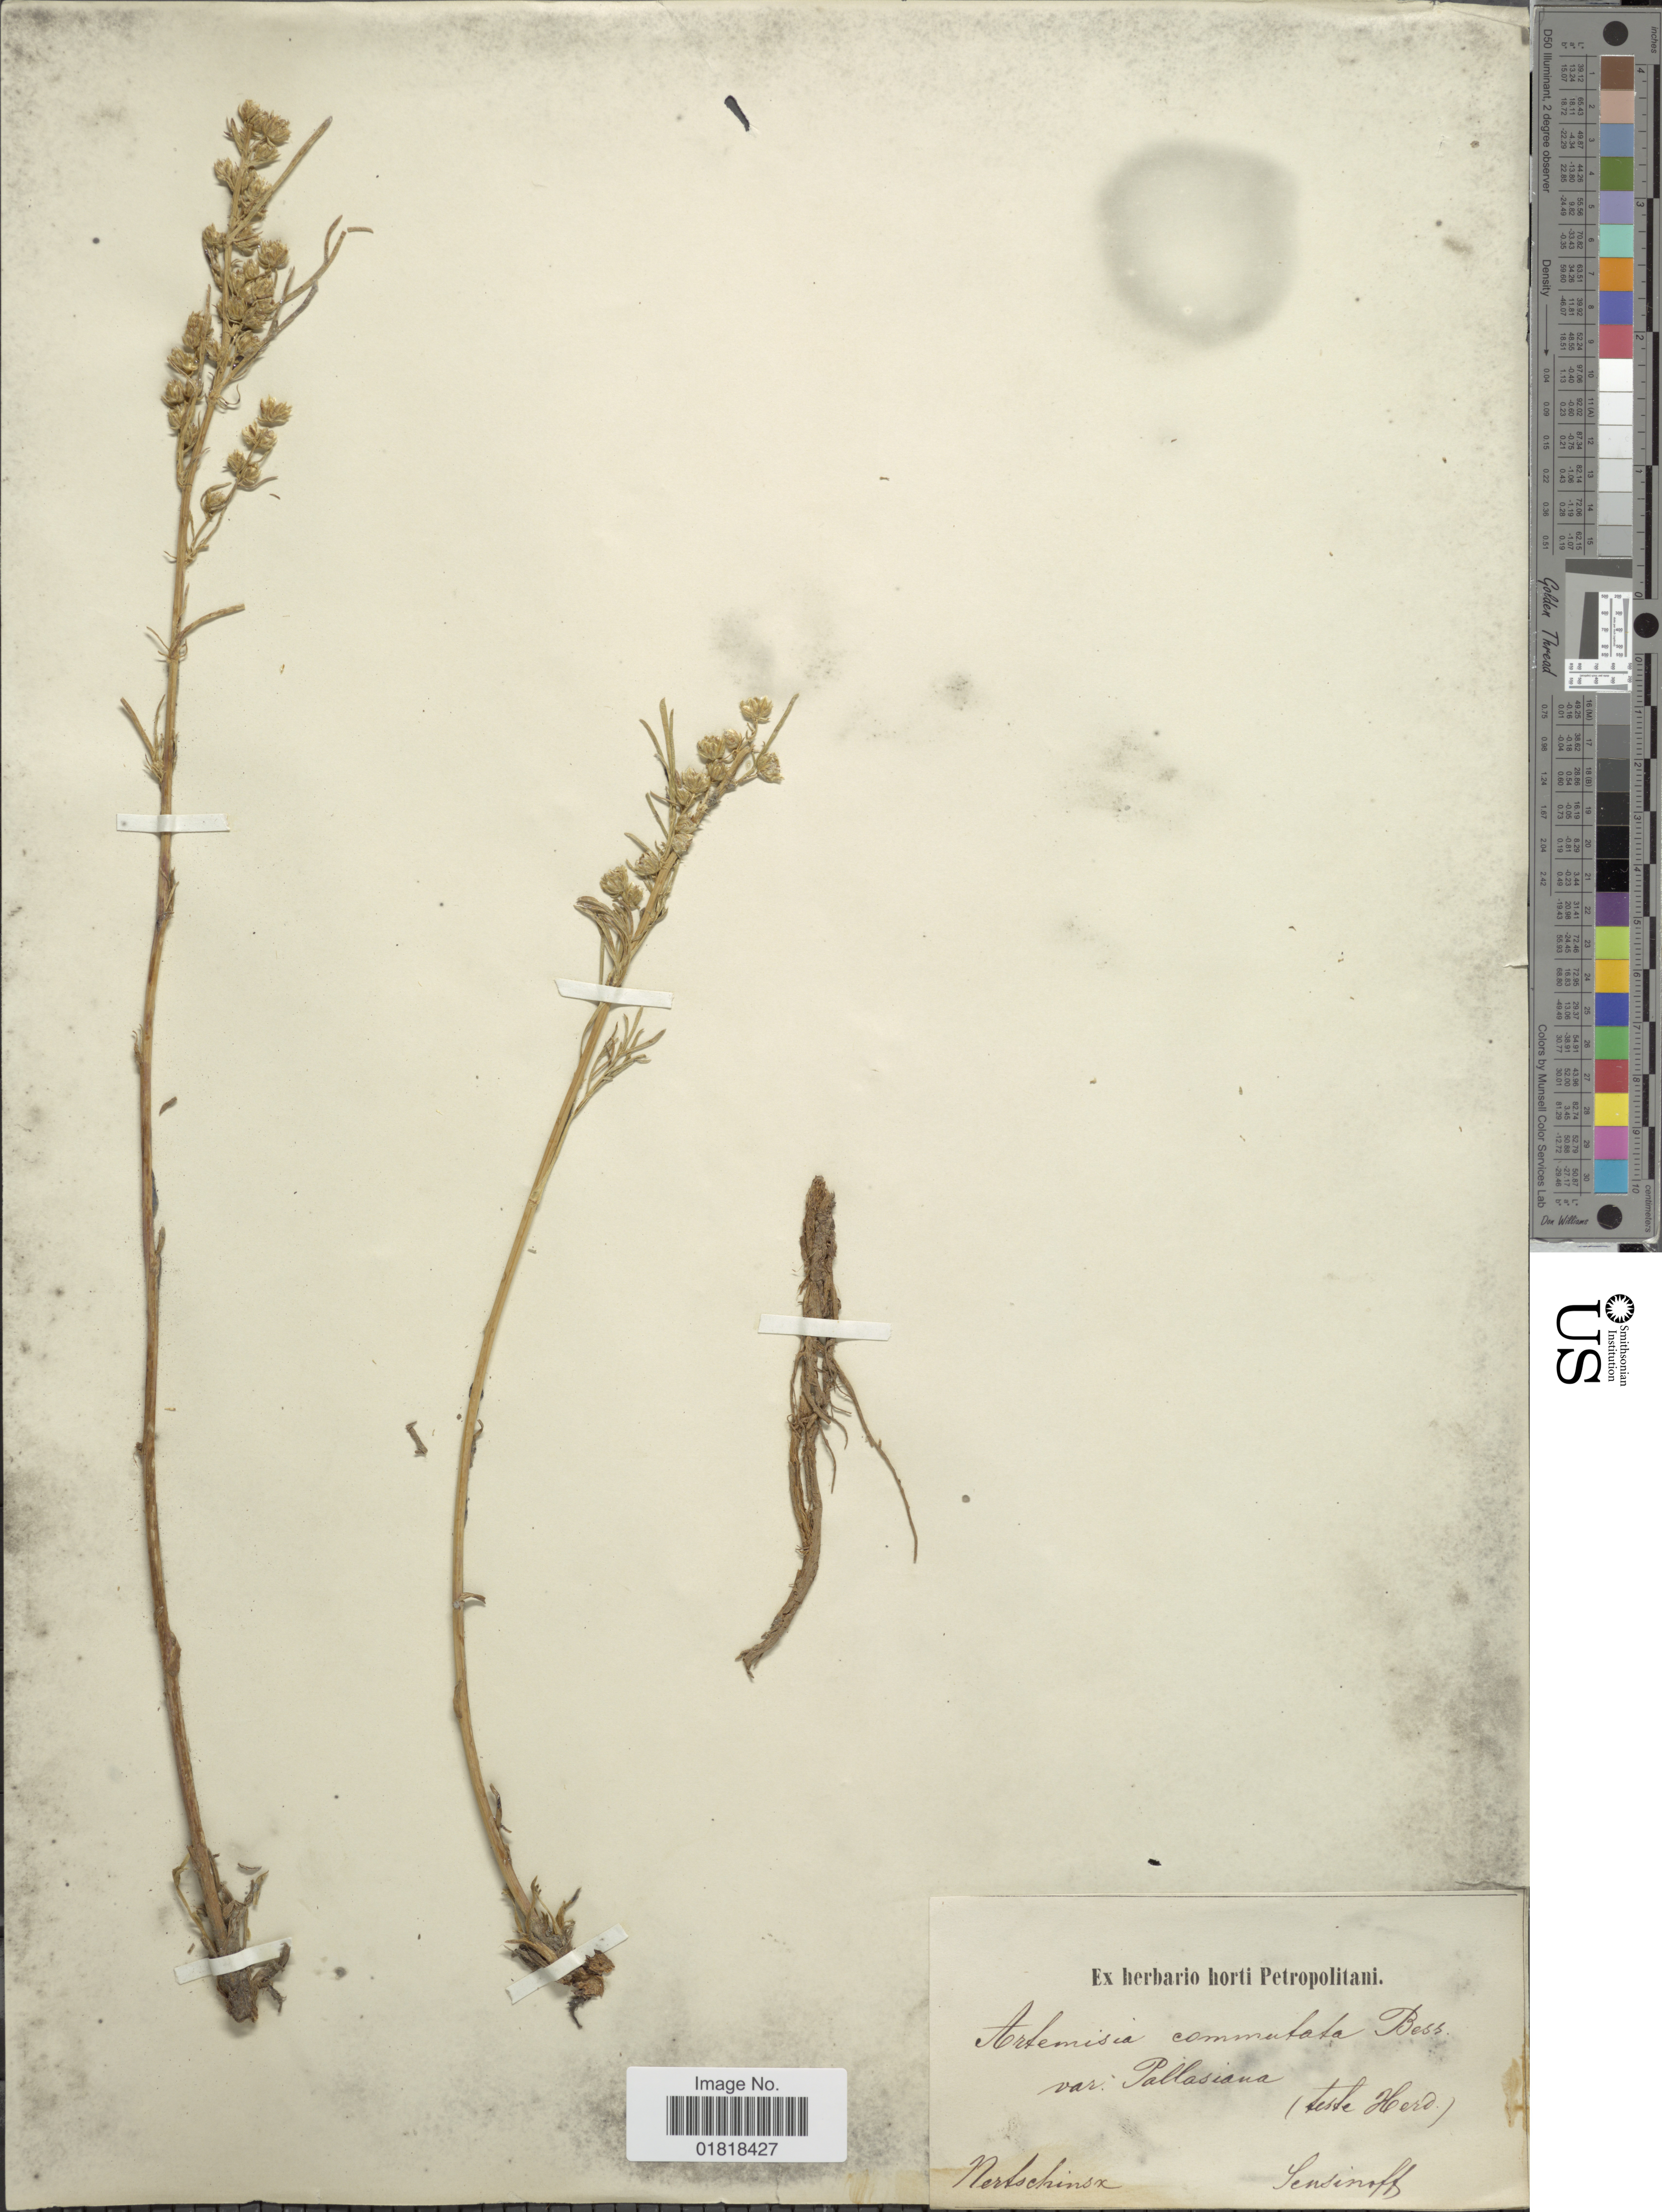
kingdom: Plantae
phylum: Tracheophyta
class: Magnoliopsida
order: Asterales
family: Asteraceae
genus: Artemisia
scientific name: Artemisia commutata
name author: Besser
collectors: Sensinoff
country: Russian Federation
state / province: Zabaykalsky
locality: Nerchinsk